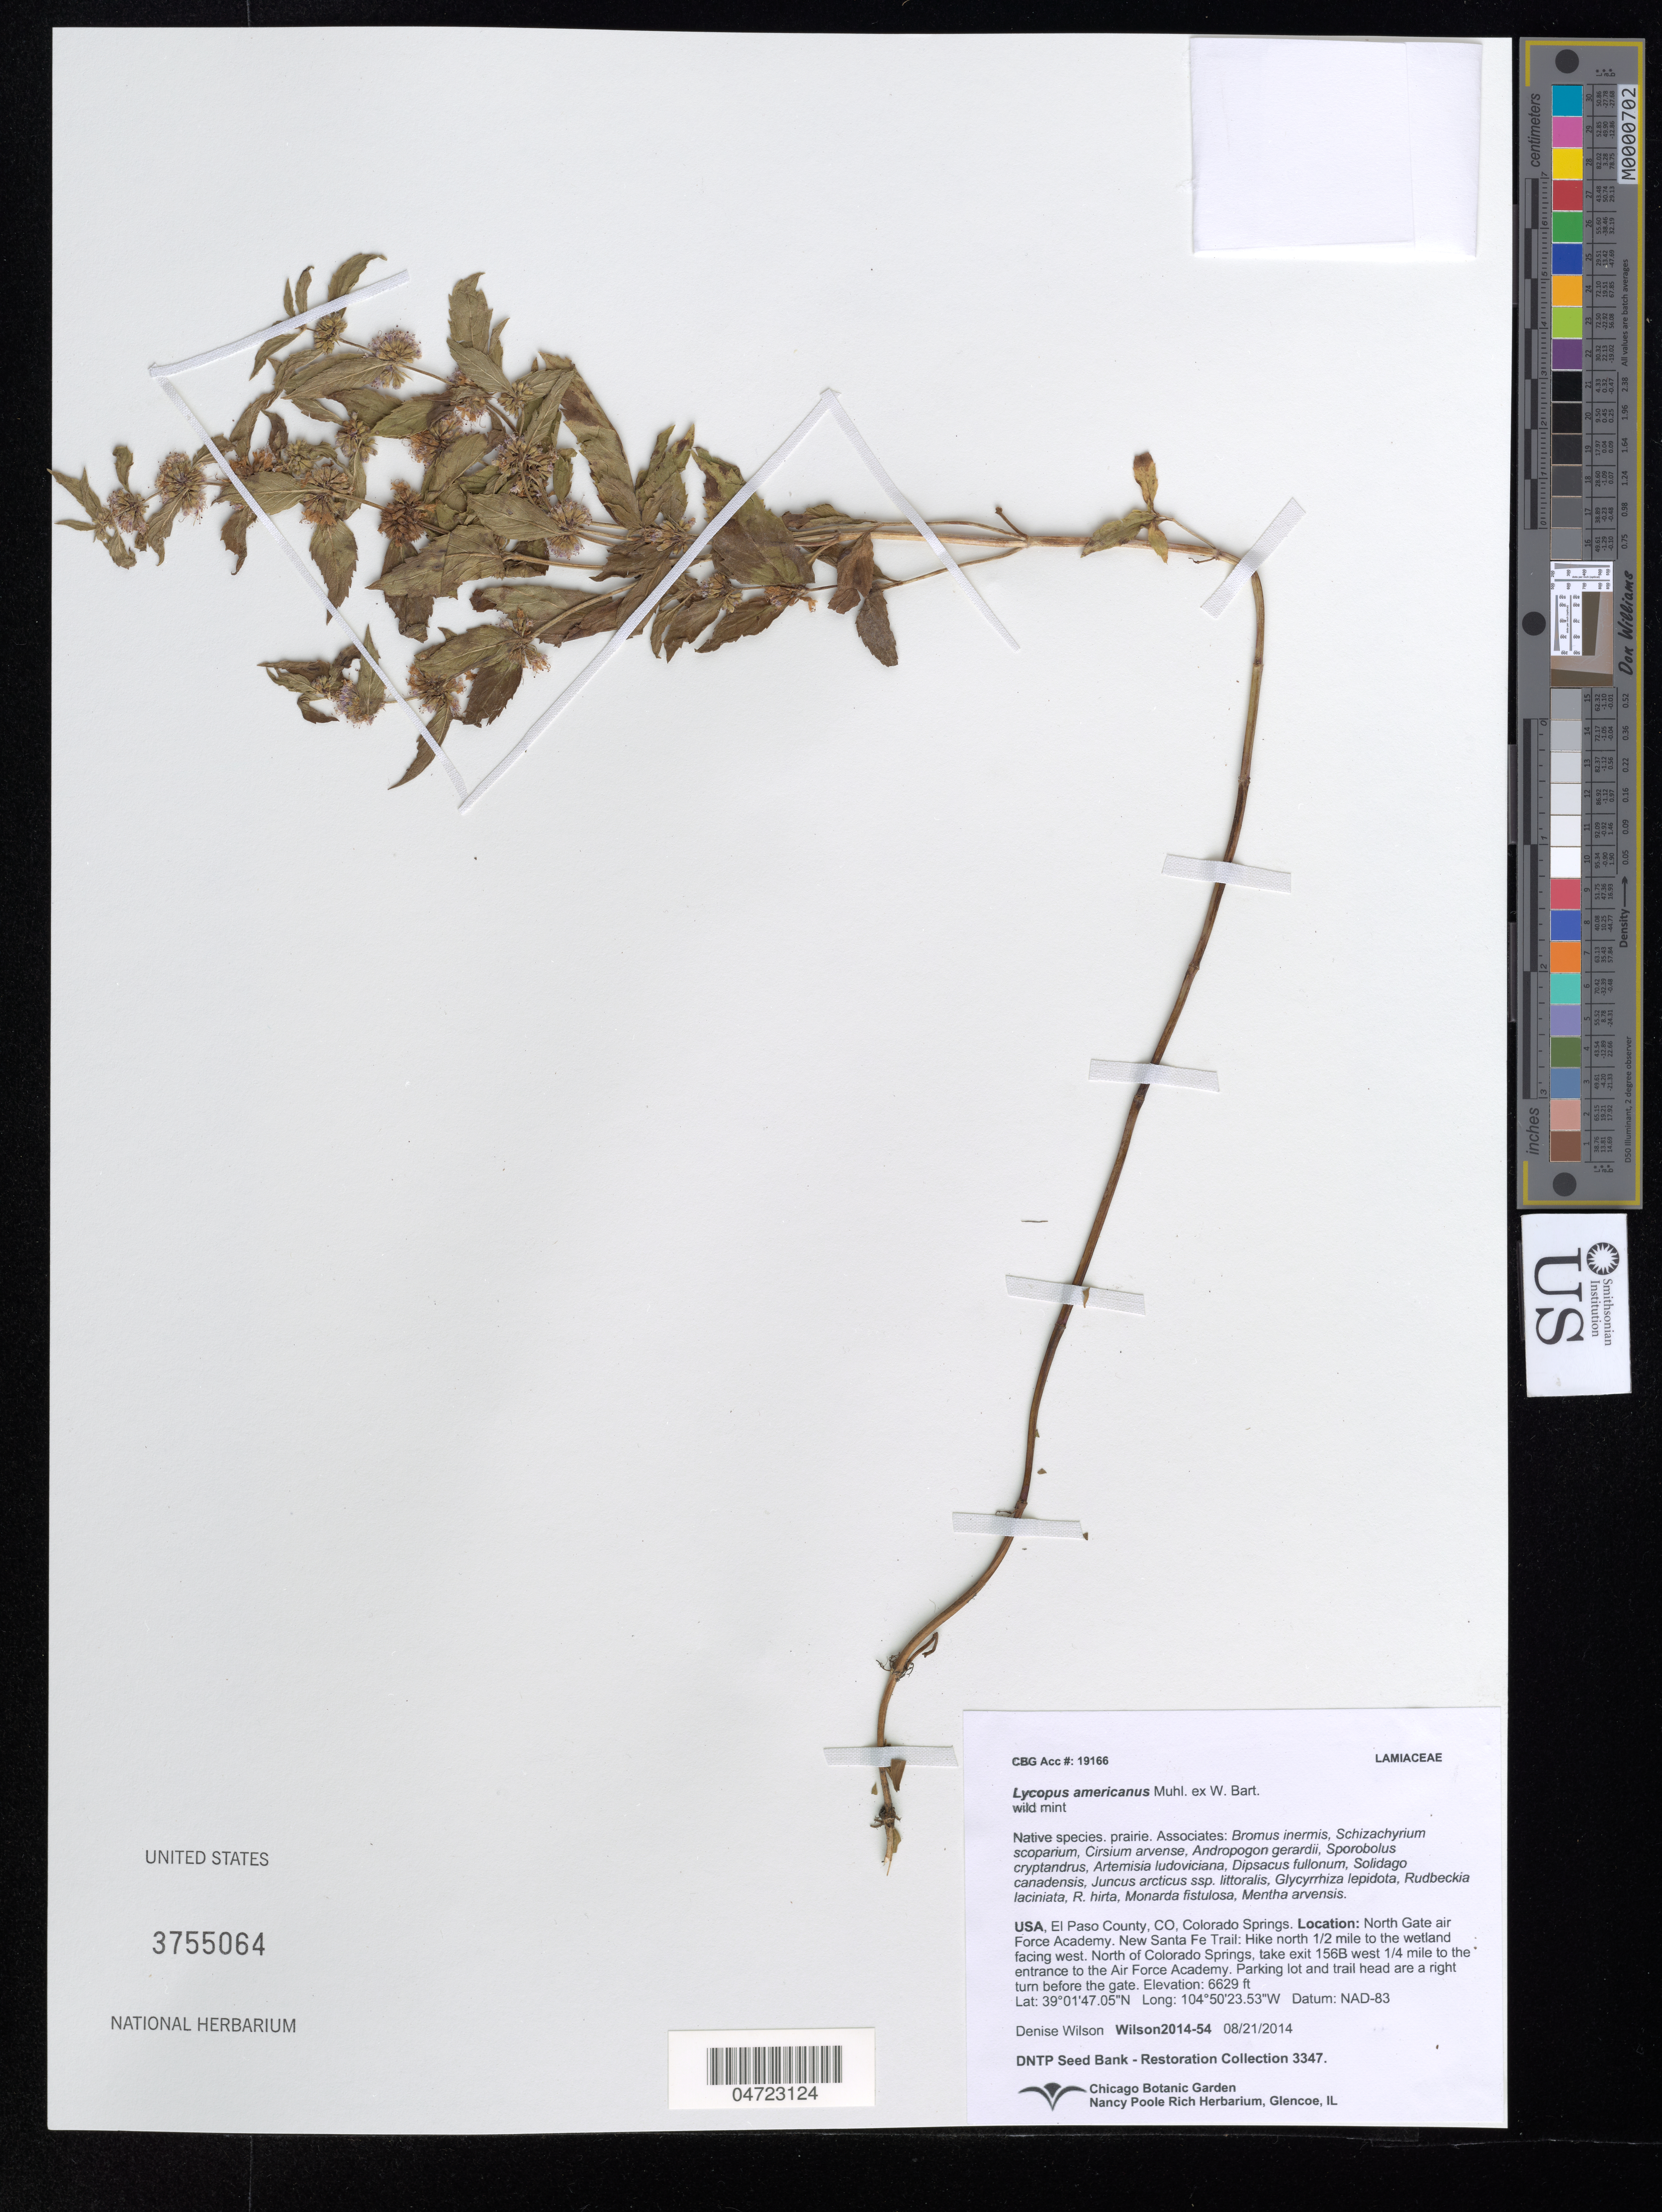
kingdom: Plantae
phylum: Tracheophyta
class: Magnoliopsida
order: Lamiales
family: Lamiaceae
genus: Lycopus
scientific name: Lycopus americanus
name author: Muhl. ex W.P.C. Barton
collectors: D. Wilson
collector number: Wilson2014-54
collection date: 2014-08-21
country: United States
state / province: Colorado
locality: El Paso County, Colorado Springs. North Gate air Force Academy. New Santa Fe Trail: Hike north 1/2 mile to the wetland facing west. North of Colorado Springs, take exit 156B west 1/4 mile to the entrance to the Air Force Academy. Parking lot and trail head are a right turn before the gate.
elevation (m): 2021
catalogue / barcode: US 3755064